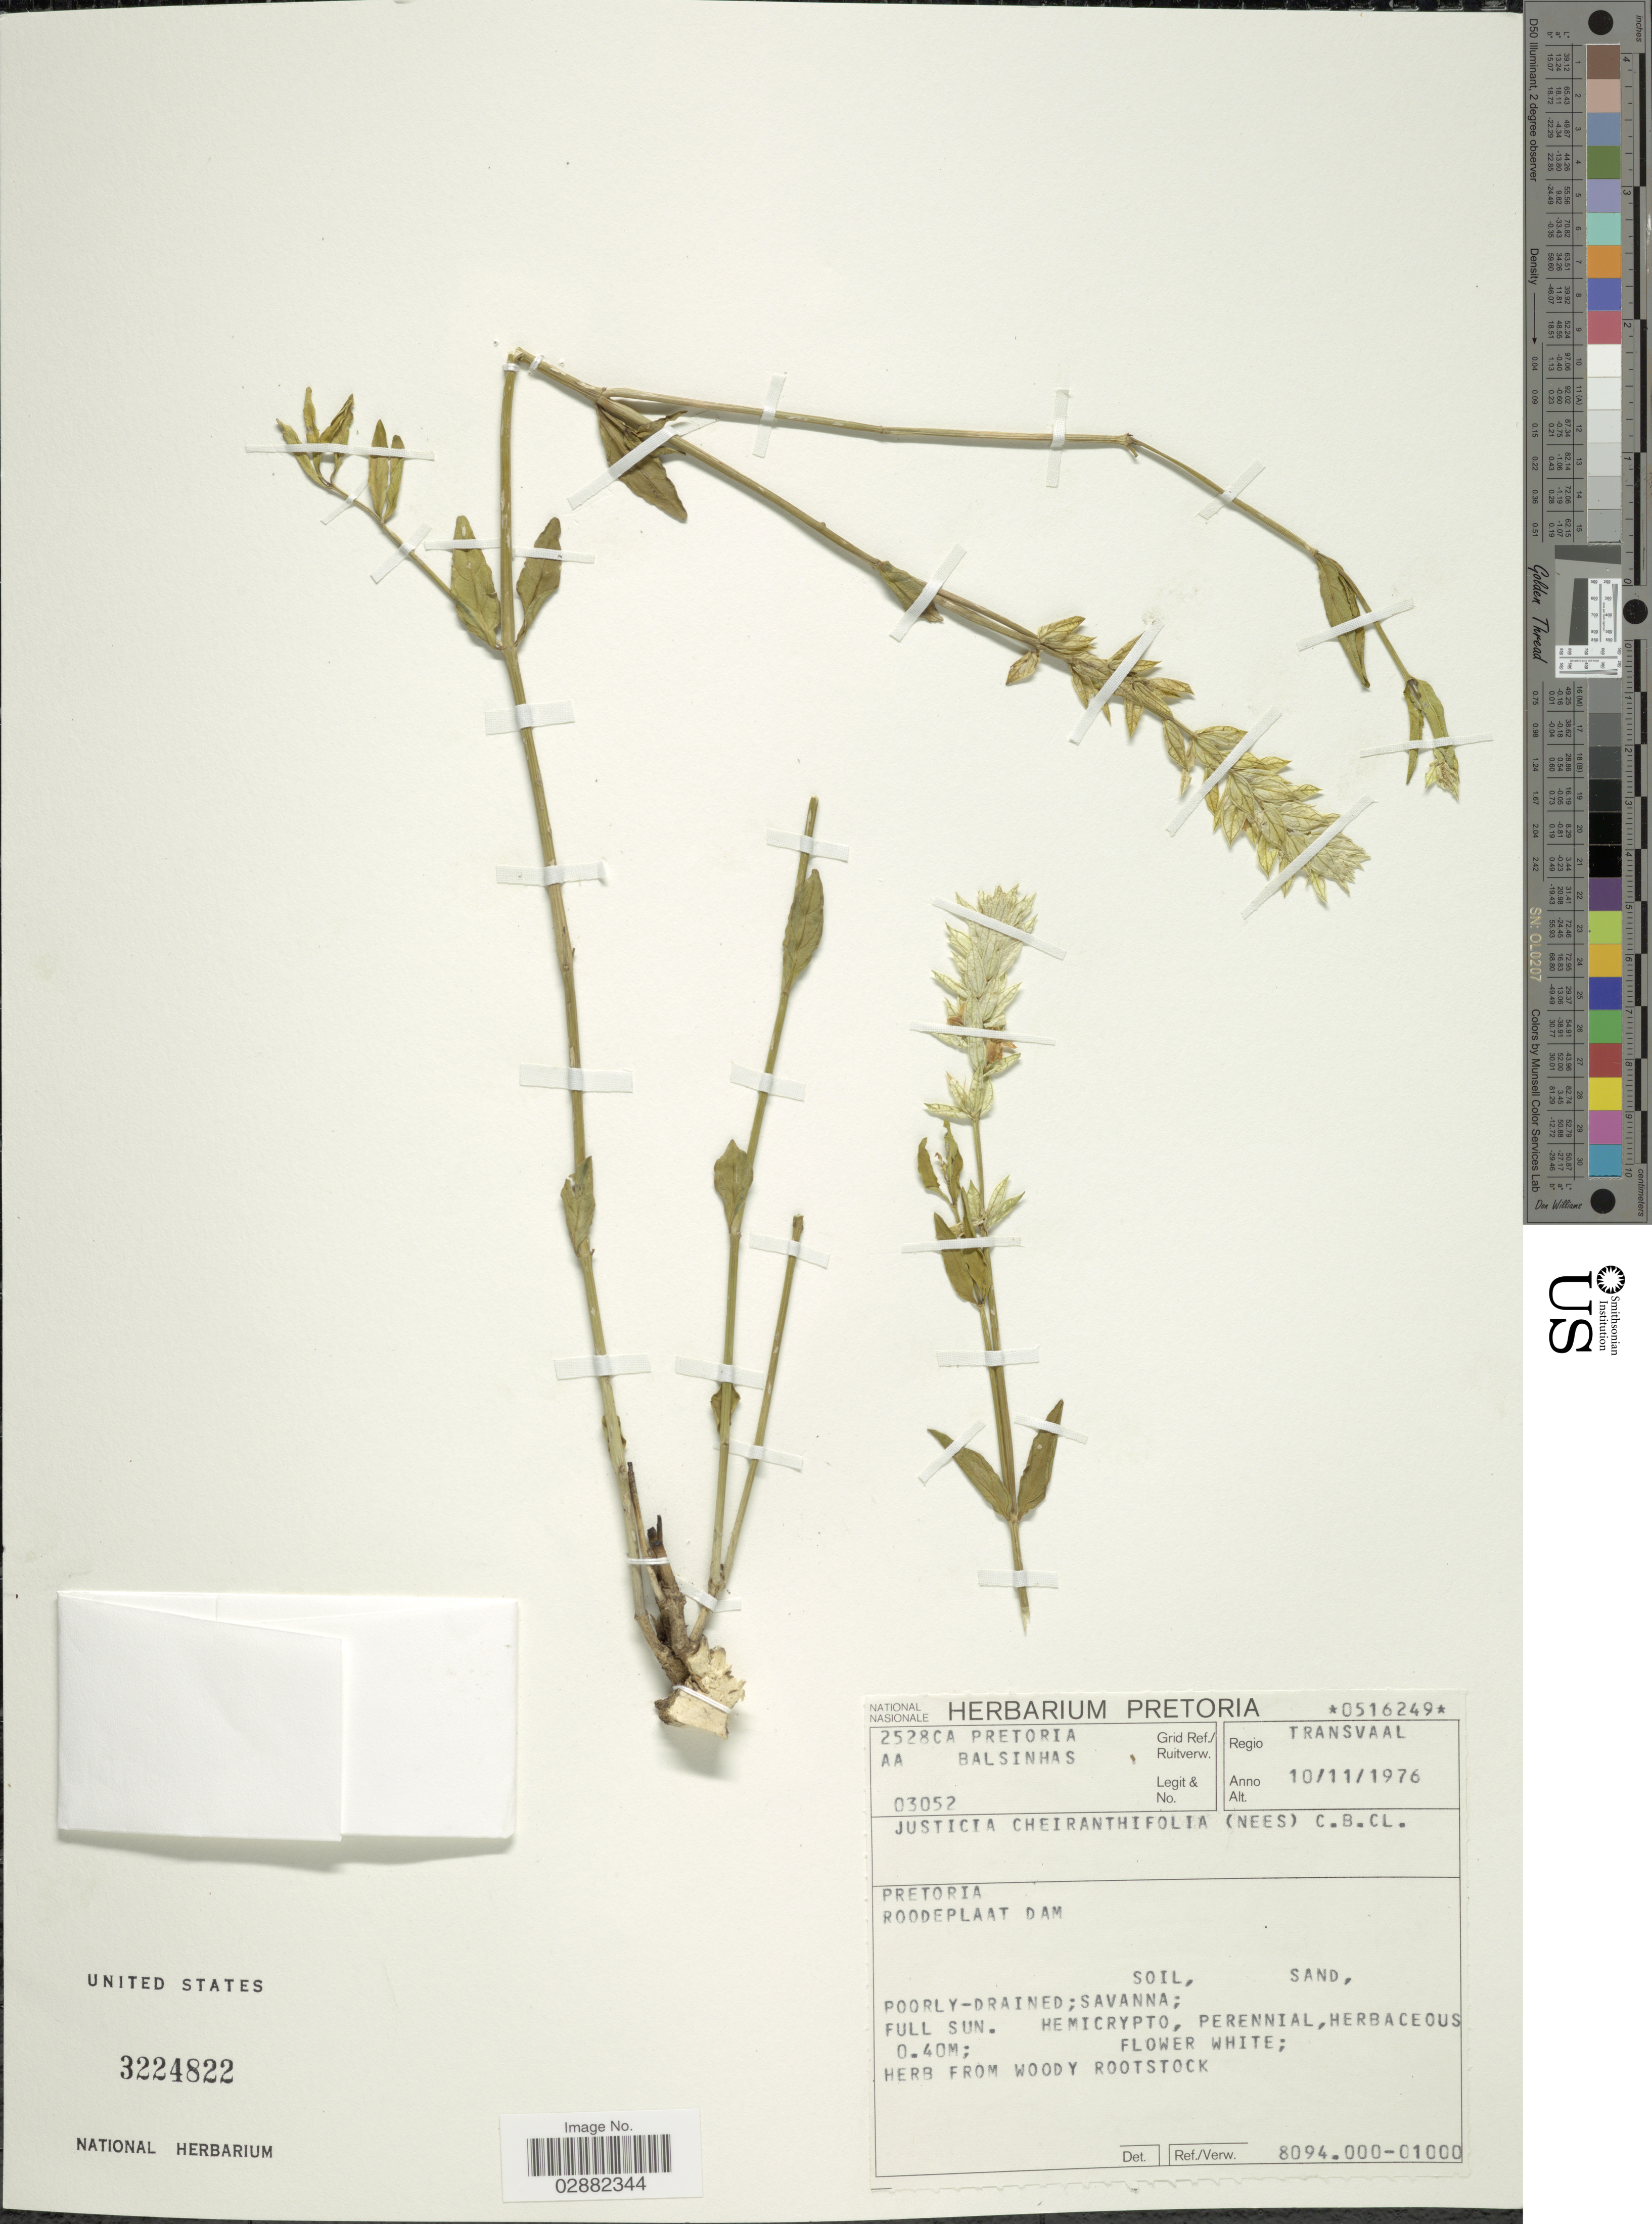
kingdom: Plantae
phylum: Tracheophyta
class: Magnoliopsida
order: Lamiales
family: Acanthaceae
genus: Justicia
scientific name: Justicia cheiranthifolia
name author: C.B. Clarke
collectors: A. A. Balsinhas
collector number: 03052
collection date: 1976-11-10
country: South Africa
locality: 2528CA Pretoria Grid Ref./ Ruitverw. Regio Transvaal. Pretoria. Roodeplaat Dam.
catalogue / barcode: US 3224822